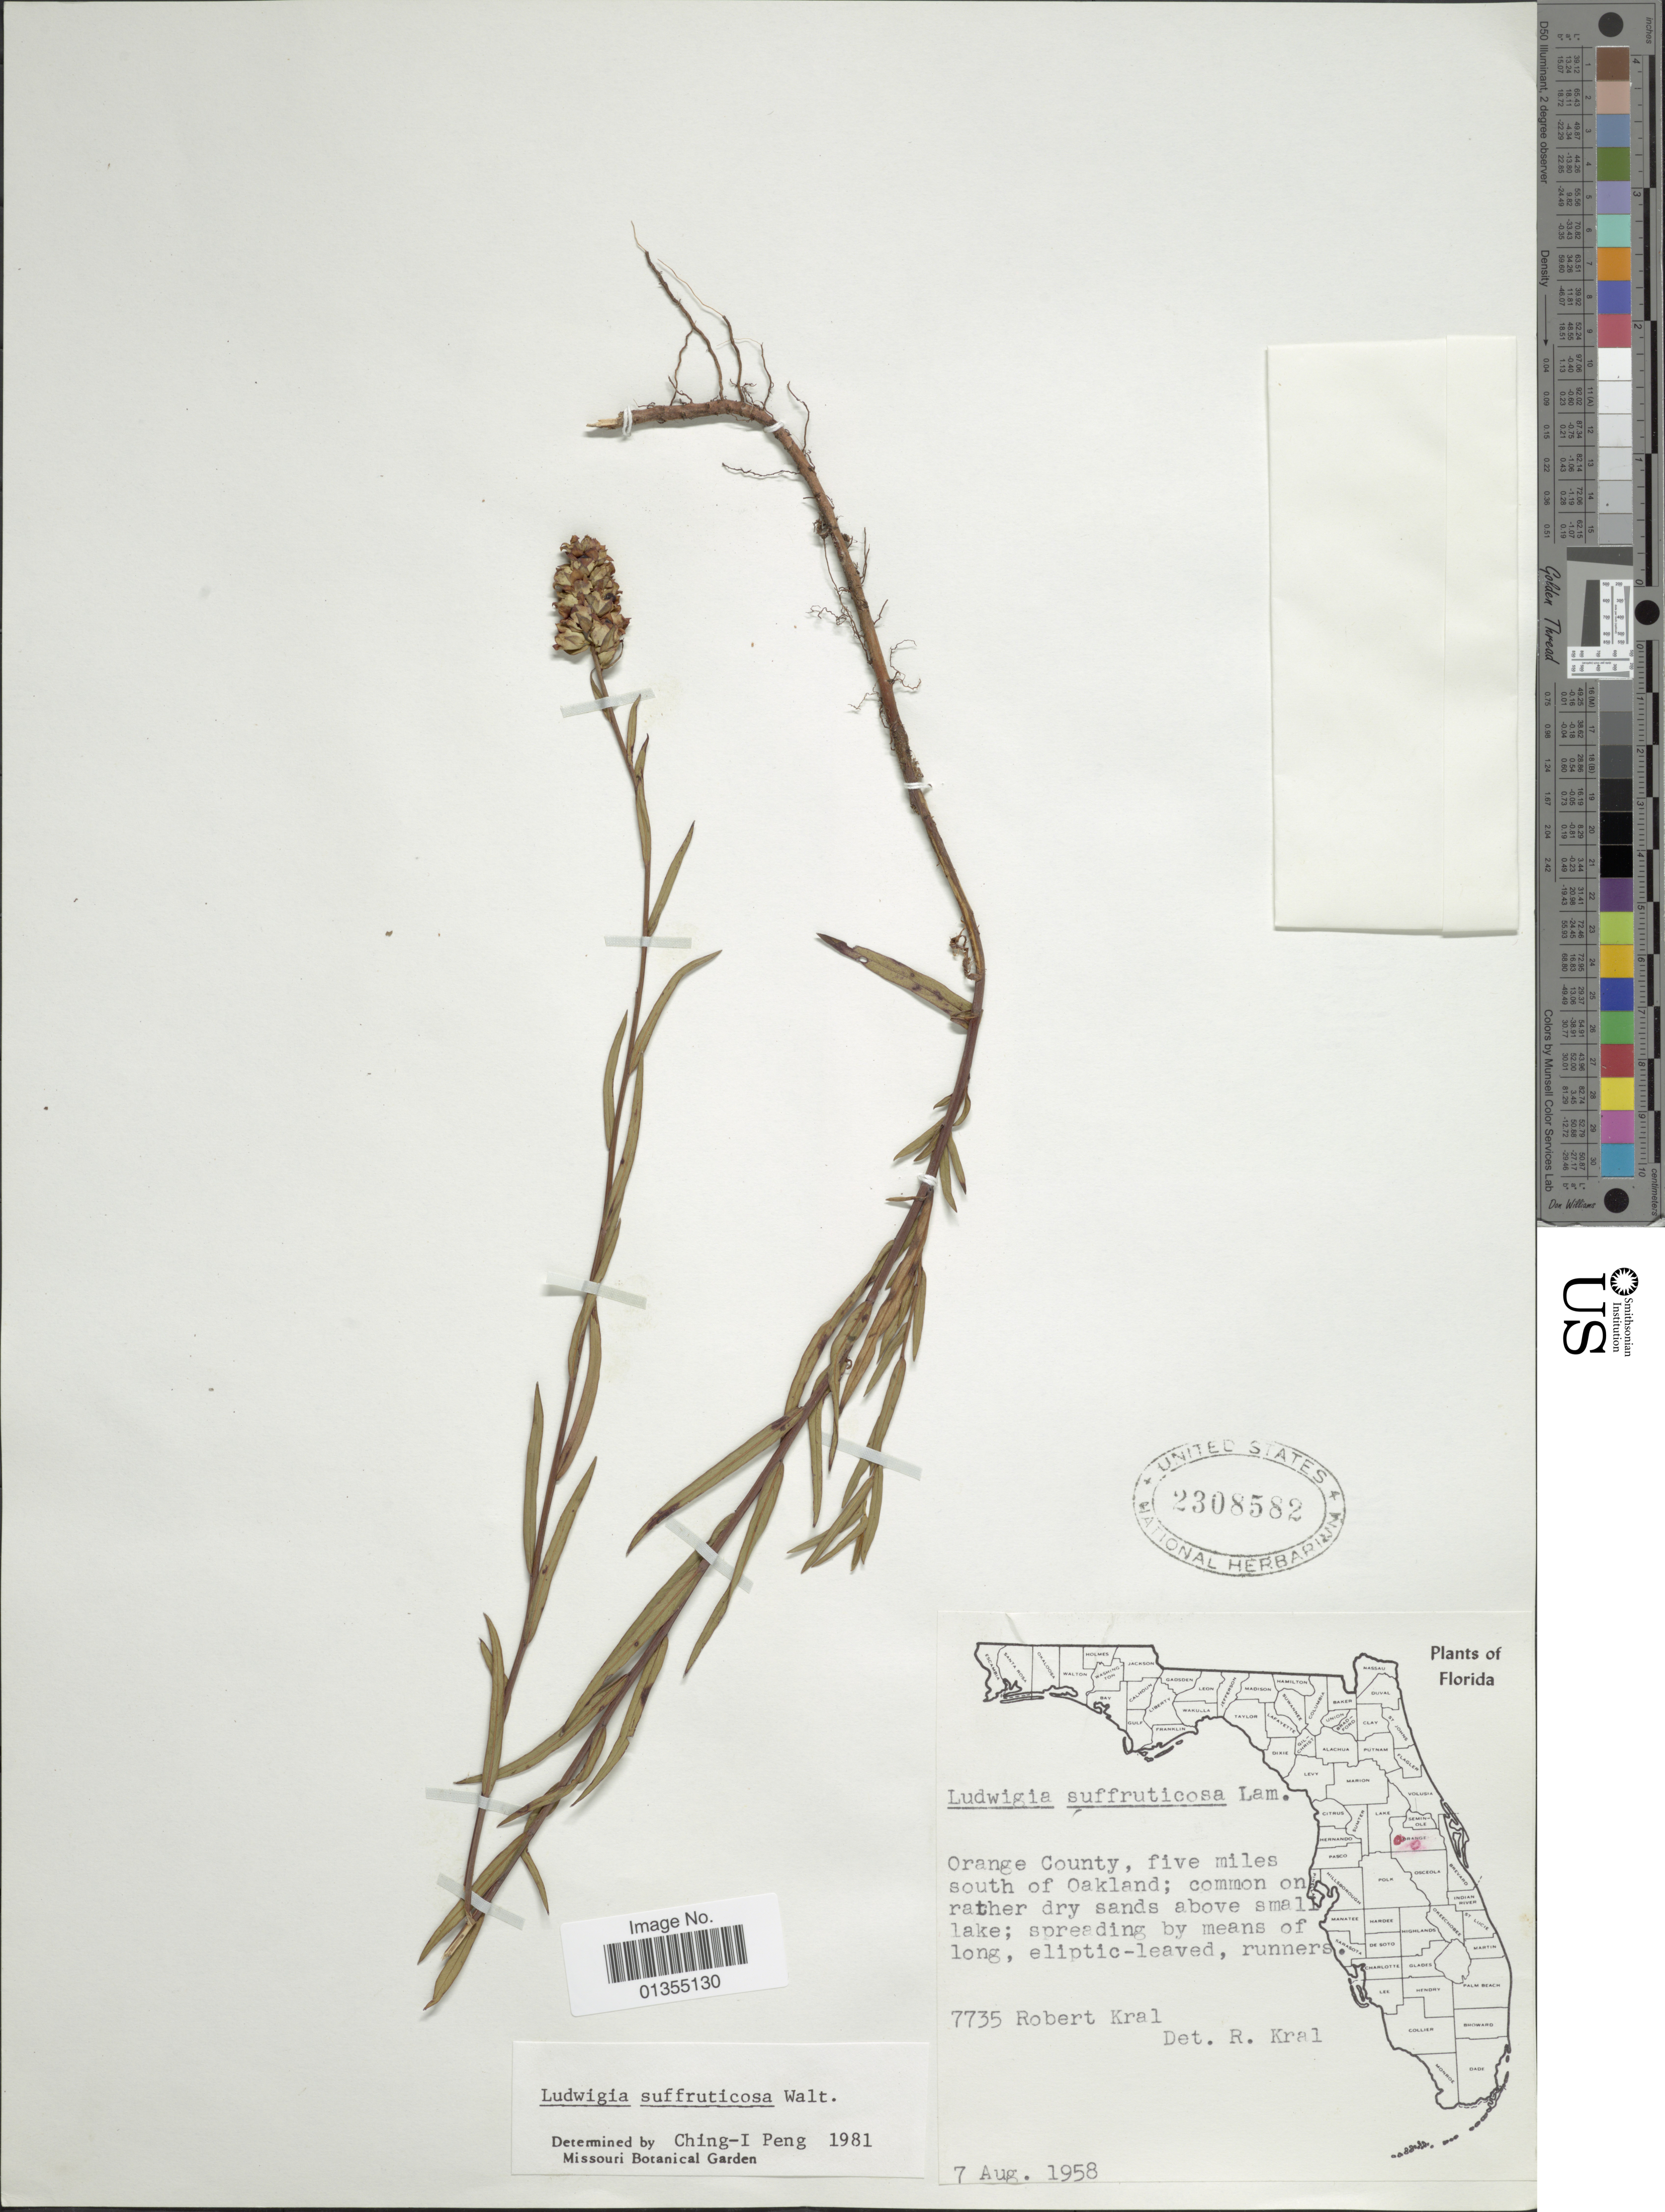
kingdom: Plantae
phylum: Tracheophyta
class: Magnoliopsida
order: Myrtales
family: Onagraceae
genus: Ludwigia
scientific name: Ludwigia suffruticosa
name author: Walter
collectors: R. Kral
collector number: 7735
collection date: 1958-08-07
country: United States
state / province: Florida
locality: Orange County, five miles south of Oakland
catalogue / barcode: US 2308582